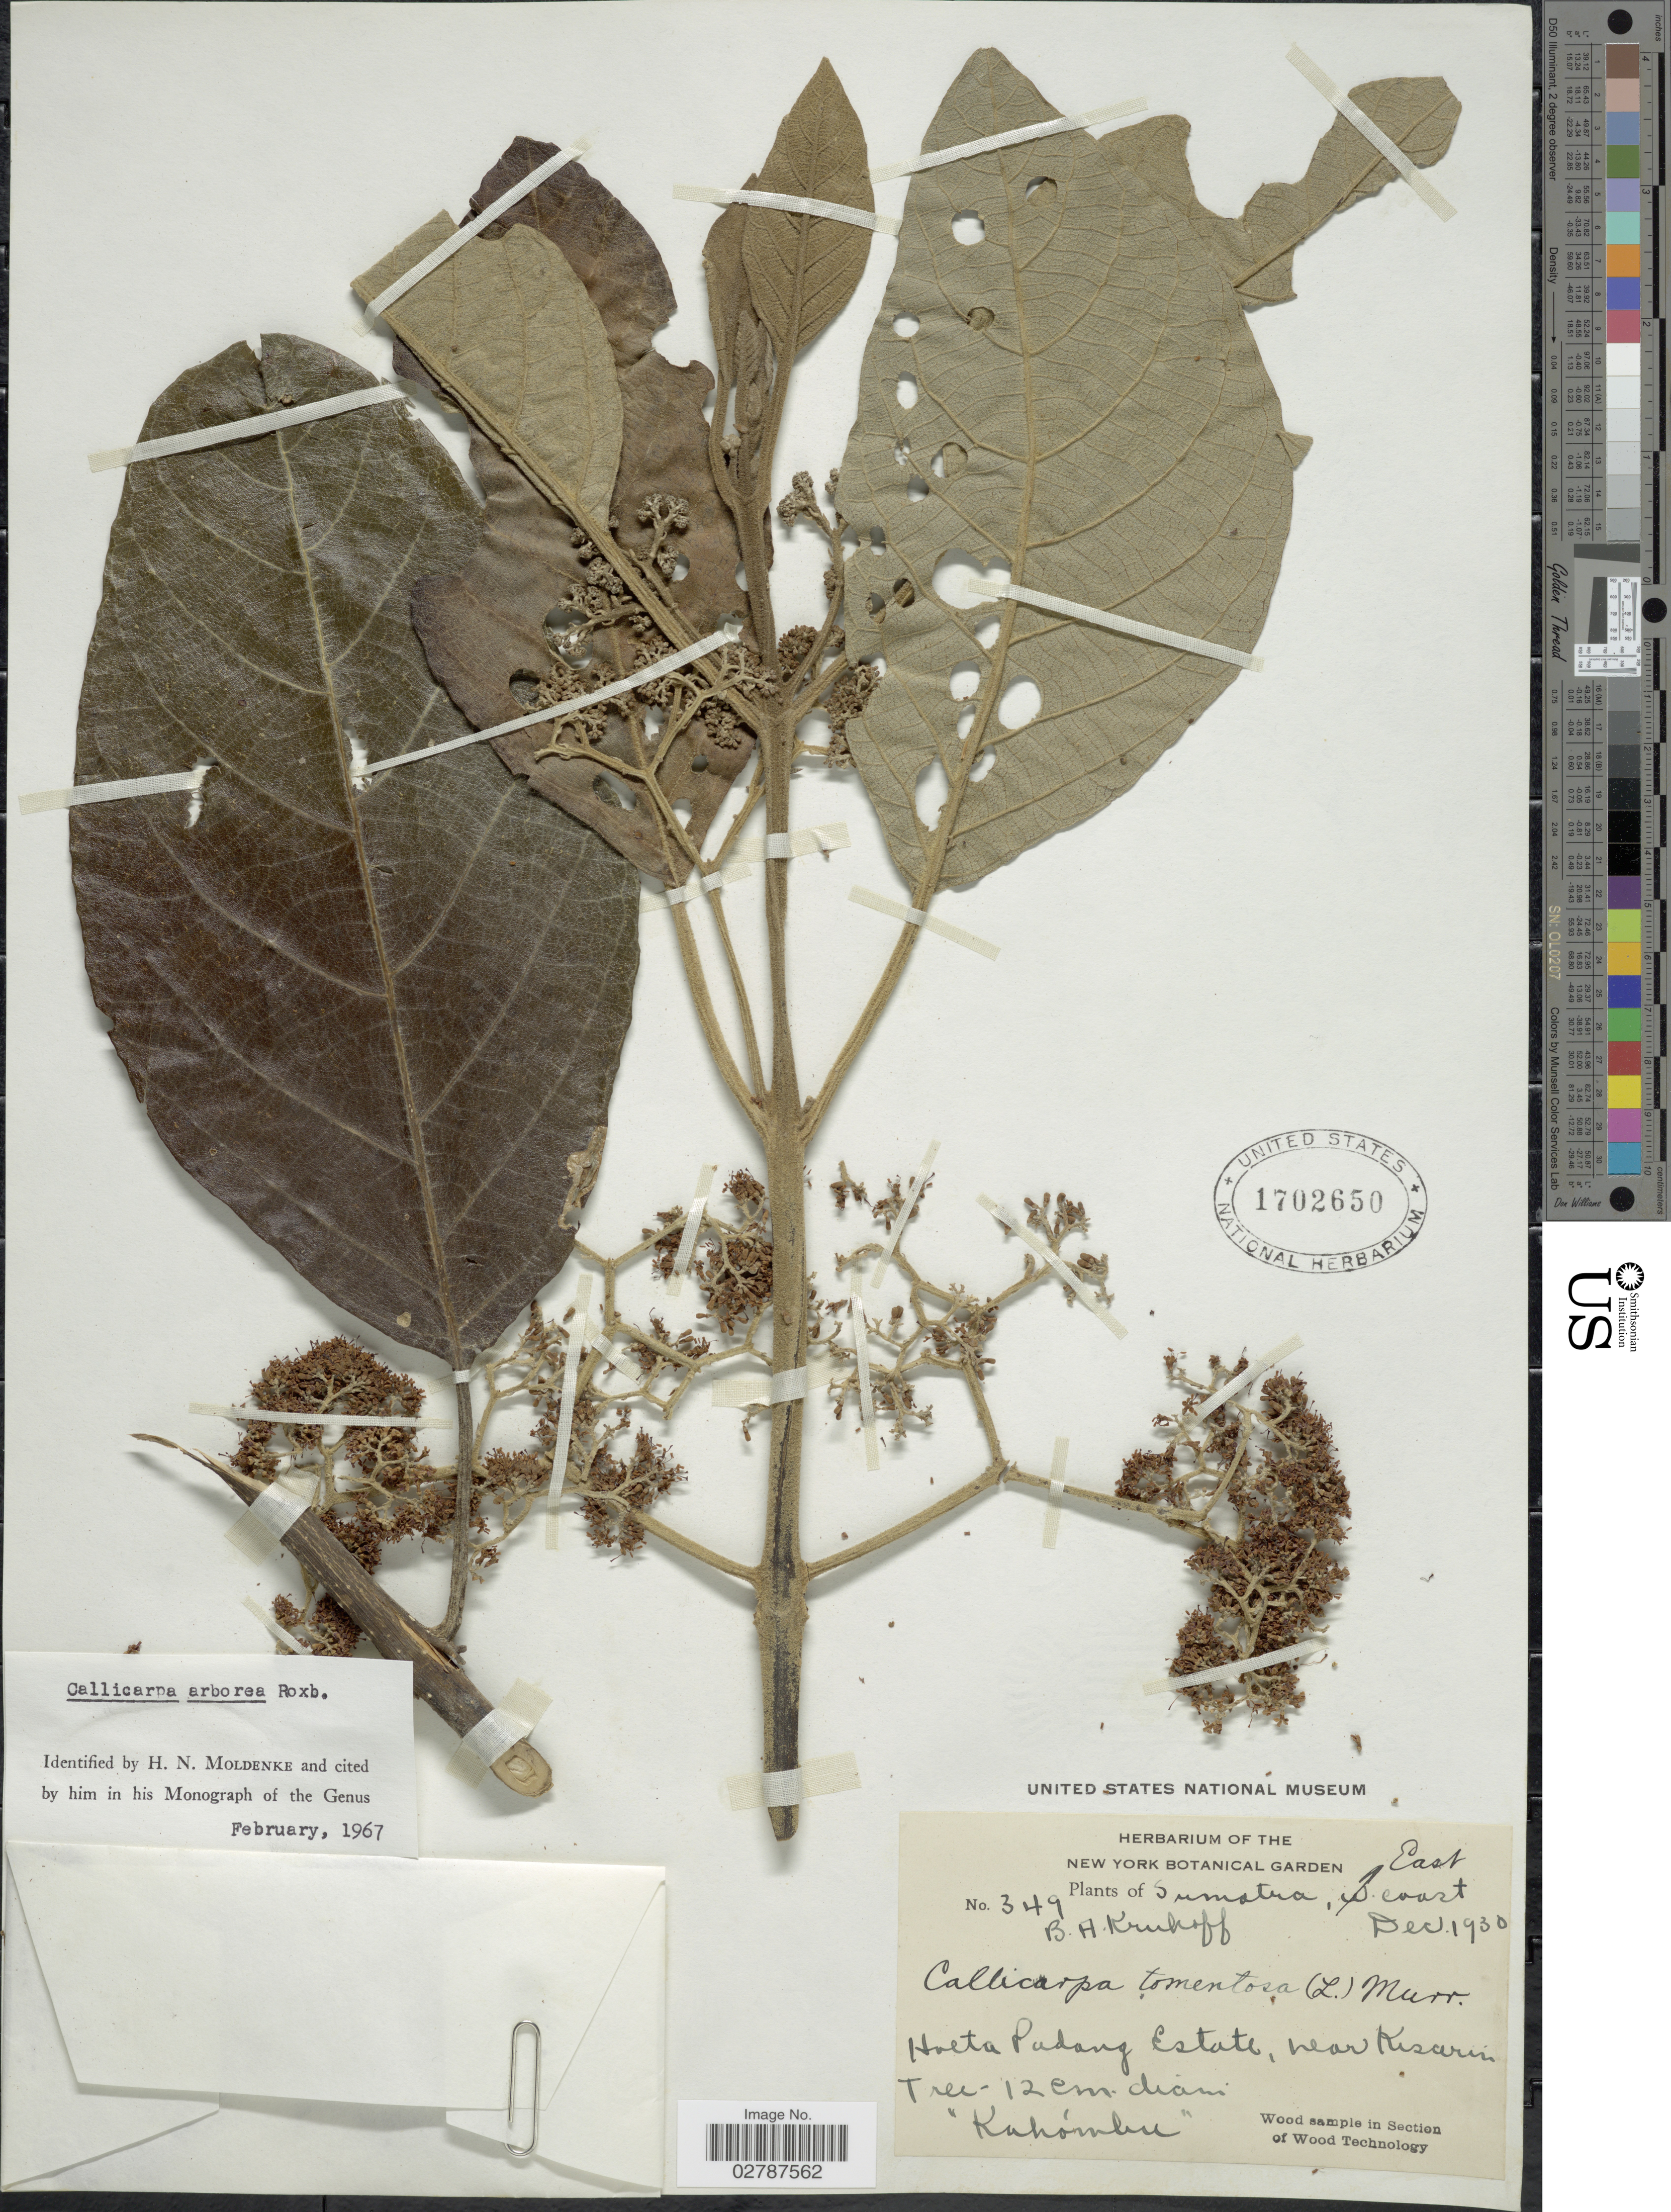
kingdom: Plantae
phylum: Tracheophyta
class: Magnoliopsida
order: Lamiales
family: Lamiaceae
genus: Callicarpa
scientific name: Callicarpa arborea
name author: Roxb.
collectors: B. A. Krukoff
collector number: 349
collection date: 1930-12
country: Indonesia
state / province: Sumatra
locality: East Coast. Hoeta Padang Estate, near Kesarin [interpreted].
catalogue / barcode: US 1702650